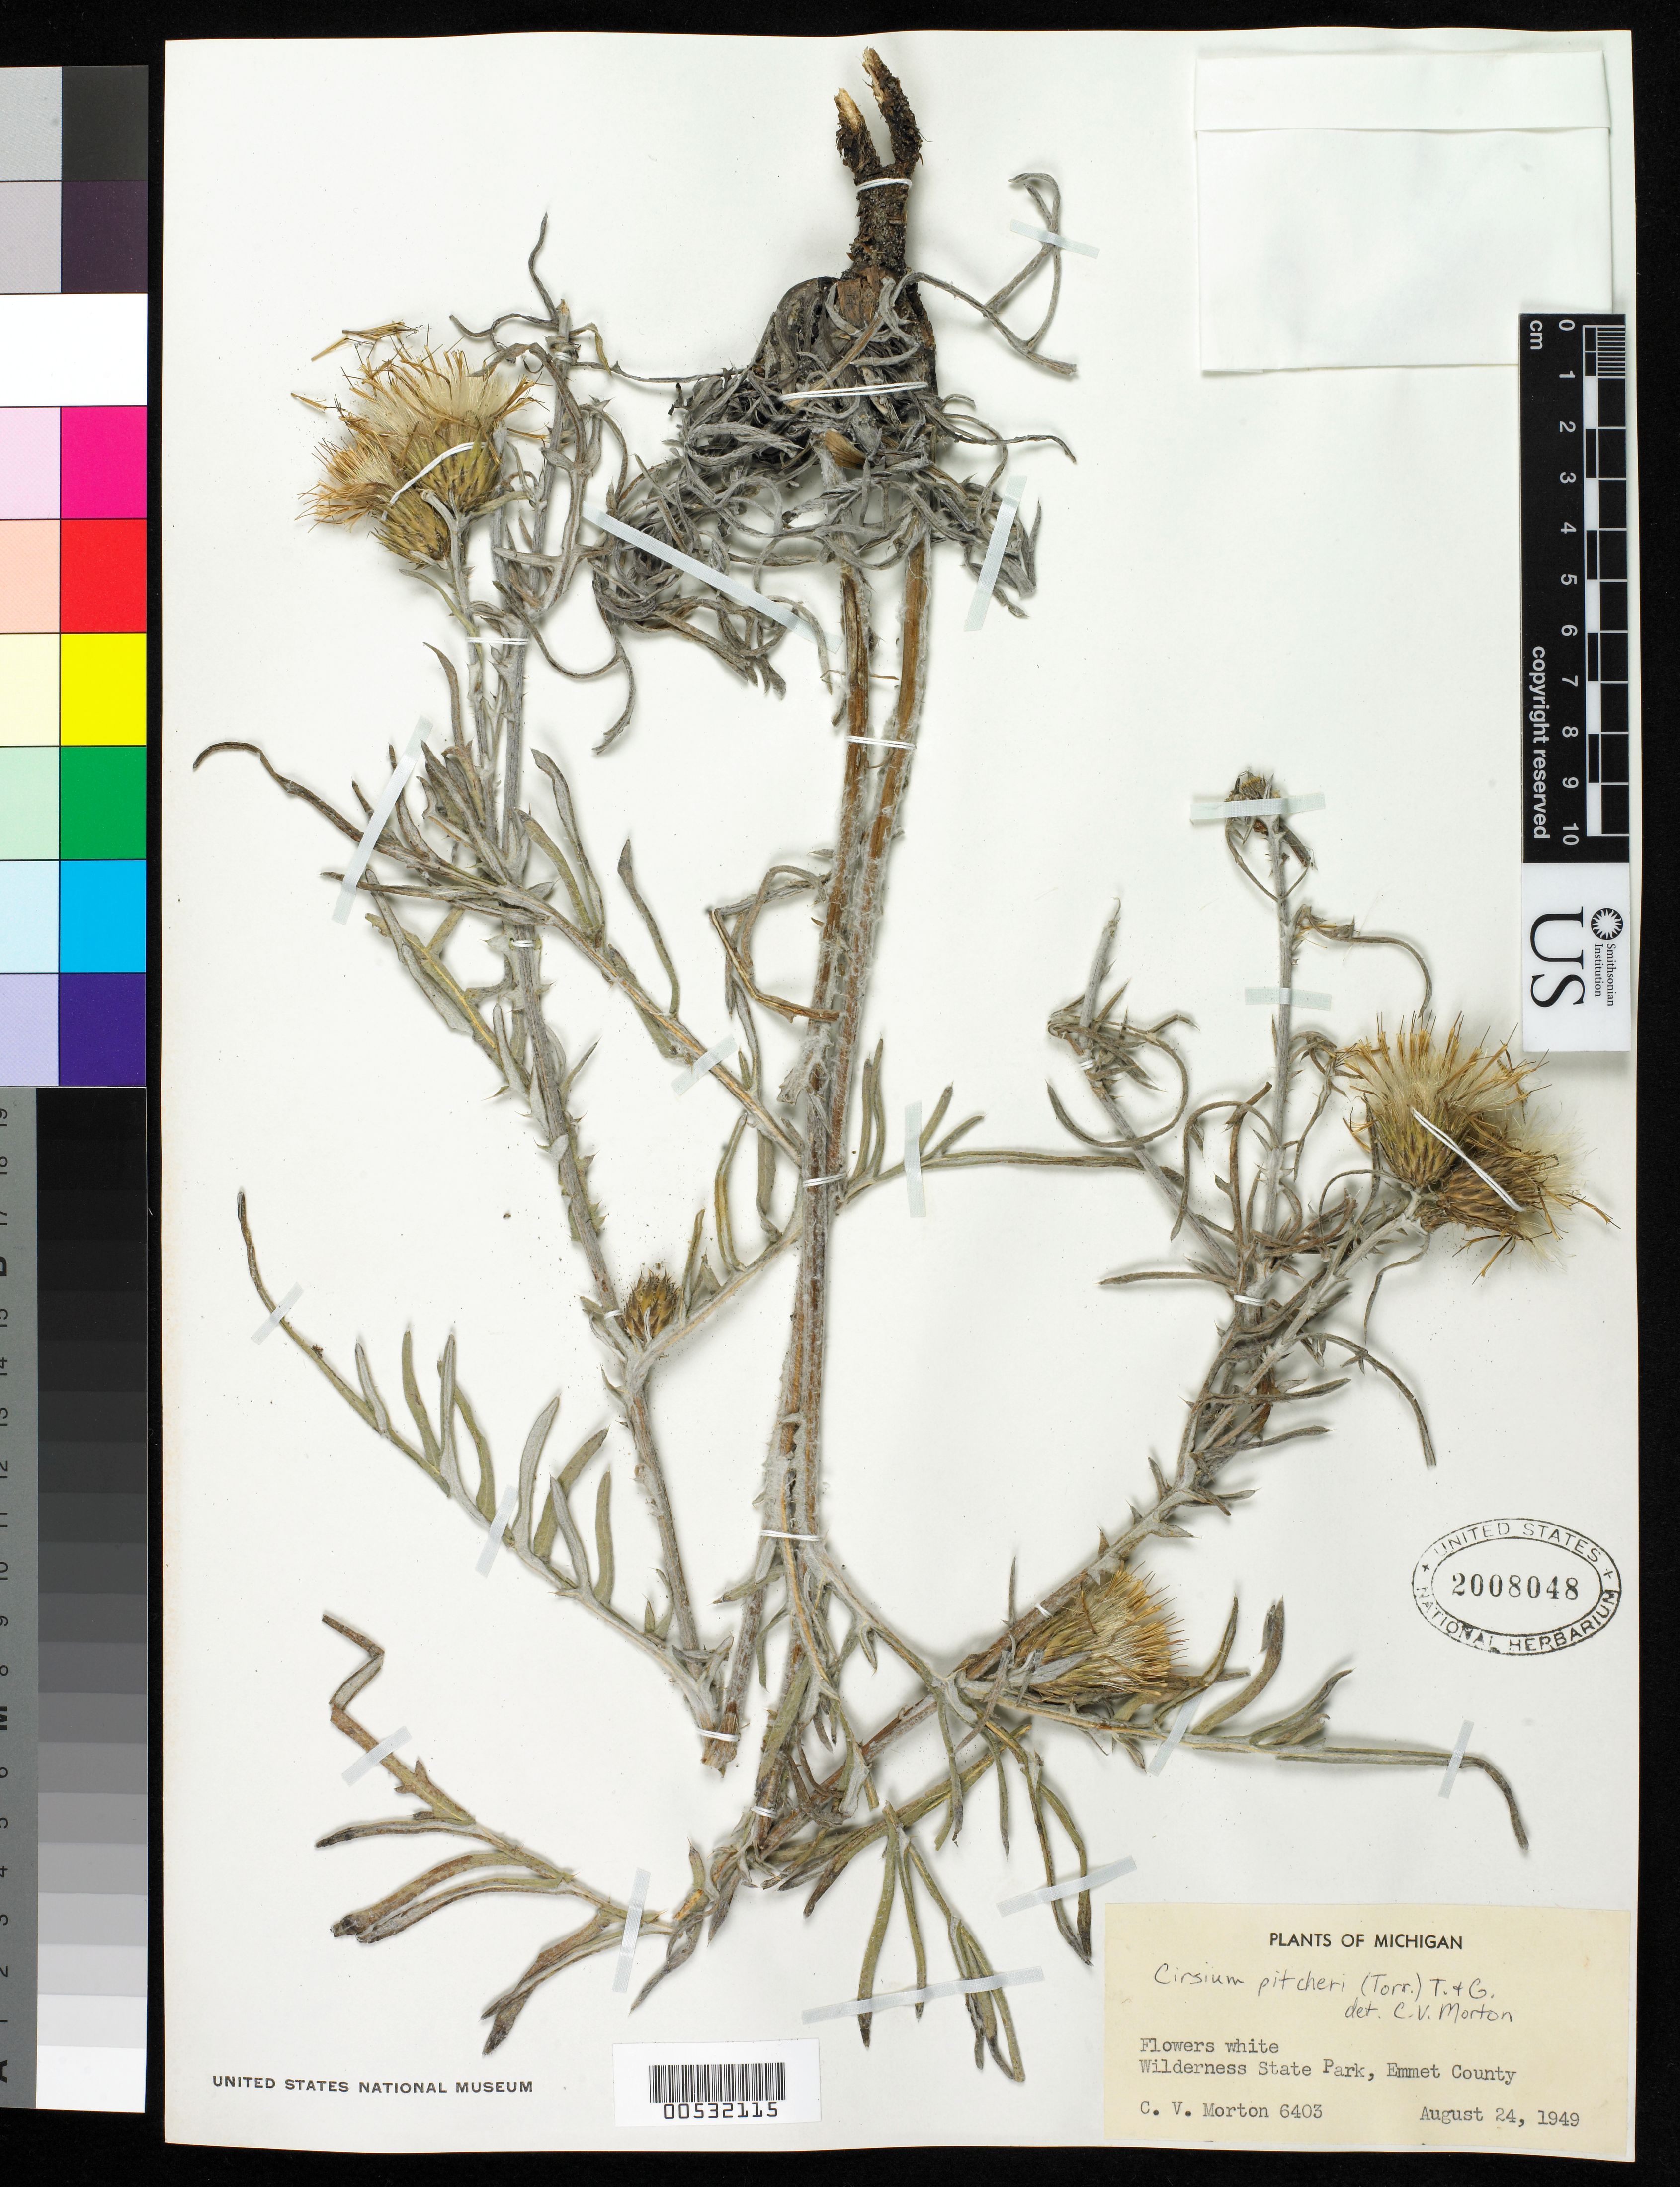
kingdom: Plantae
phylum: Tracheophyta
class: Magnoliopsida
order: Asterales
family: Asteraceae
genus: Cirsium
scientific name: Cirsium pitcheri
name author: (Torr. ex Eaton) Torr. & A. Gray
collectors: C. Norton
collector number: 6403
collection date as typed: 24 Aug 1949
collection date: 1949-08-24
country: United States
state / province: Michigan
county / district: Emmet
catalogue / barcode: US 2008048